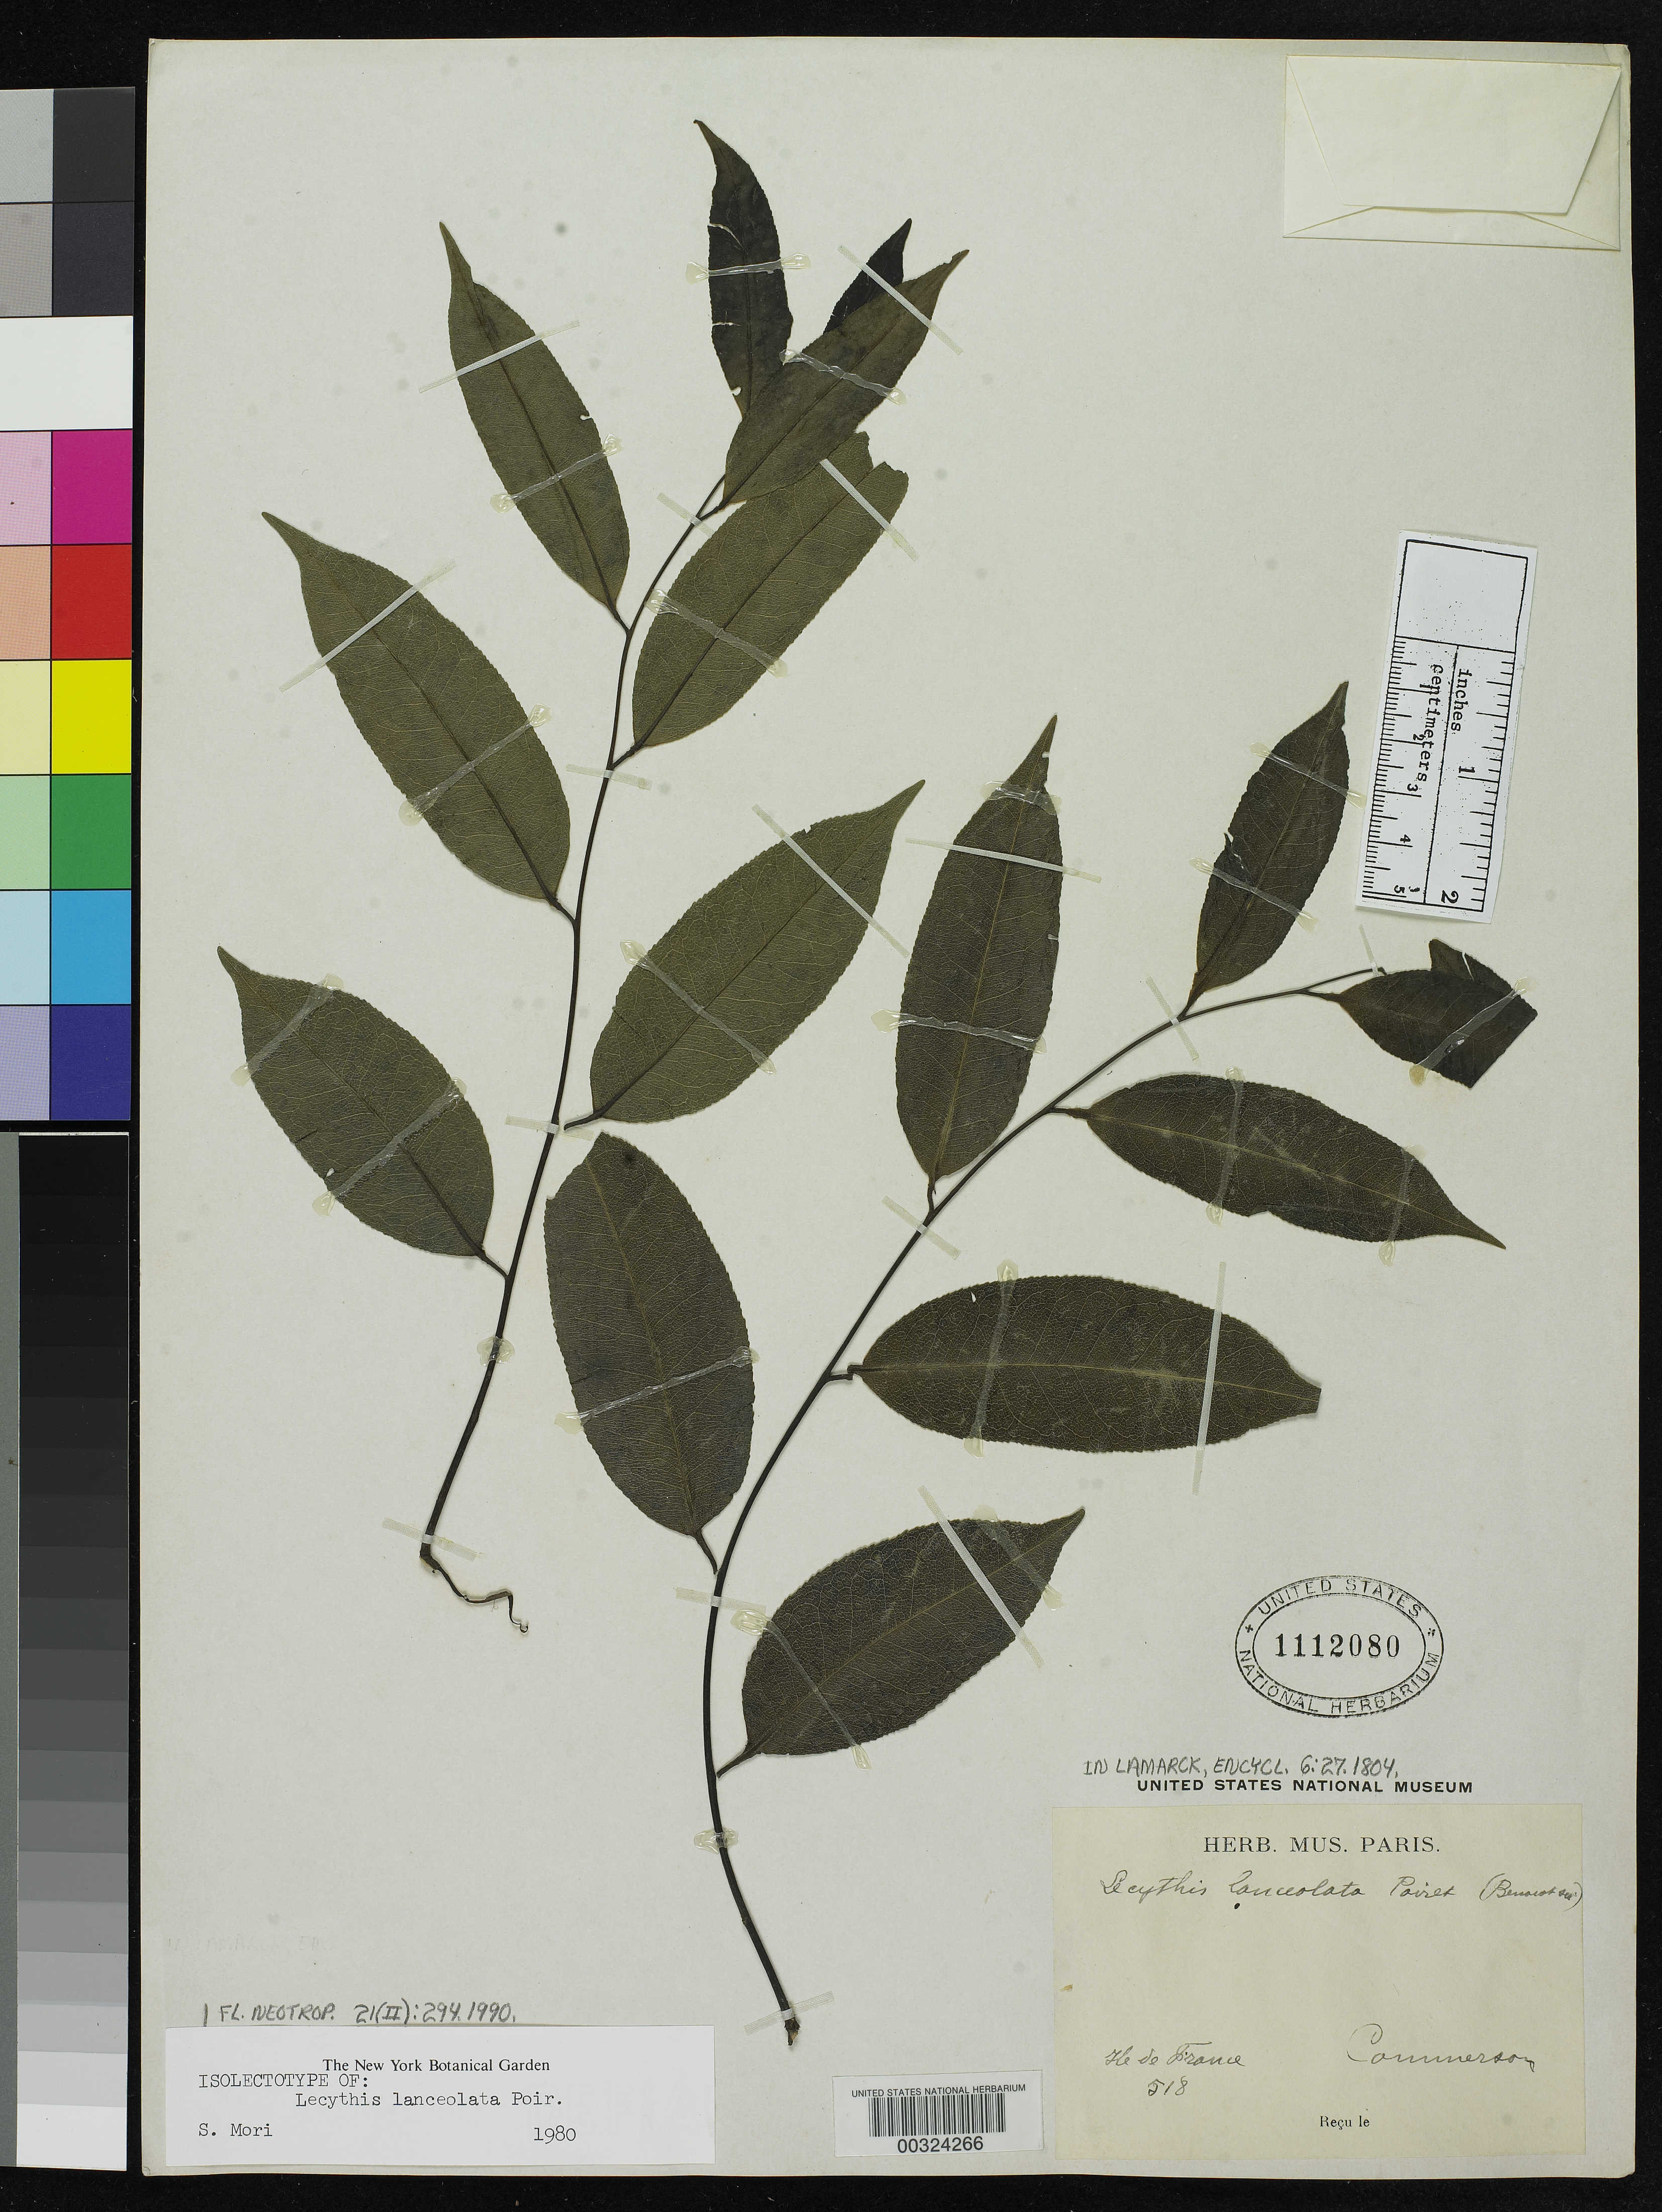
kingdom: Plantae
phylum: Tracheophyta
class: Magnoliopsida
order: Ericales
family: Lecythidaceae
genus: Lecythis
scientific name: Lecythis lanceolata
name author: Poir. in Lam.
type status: Isolectotype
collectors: P. Commerson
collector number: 518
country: Mauritius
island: Mauritius Island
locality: "Ile de France"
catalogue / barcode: US 1112080